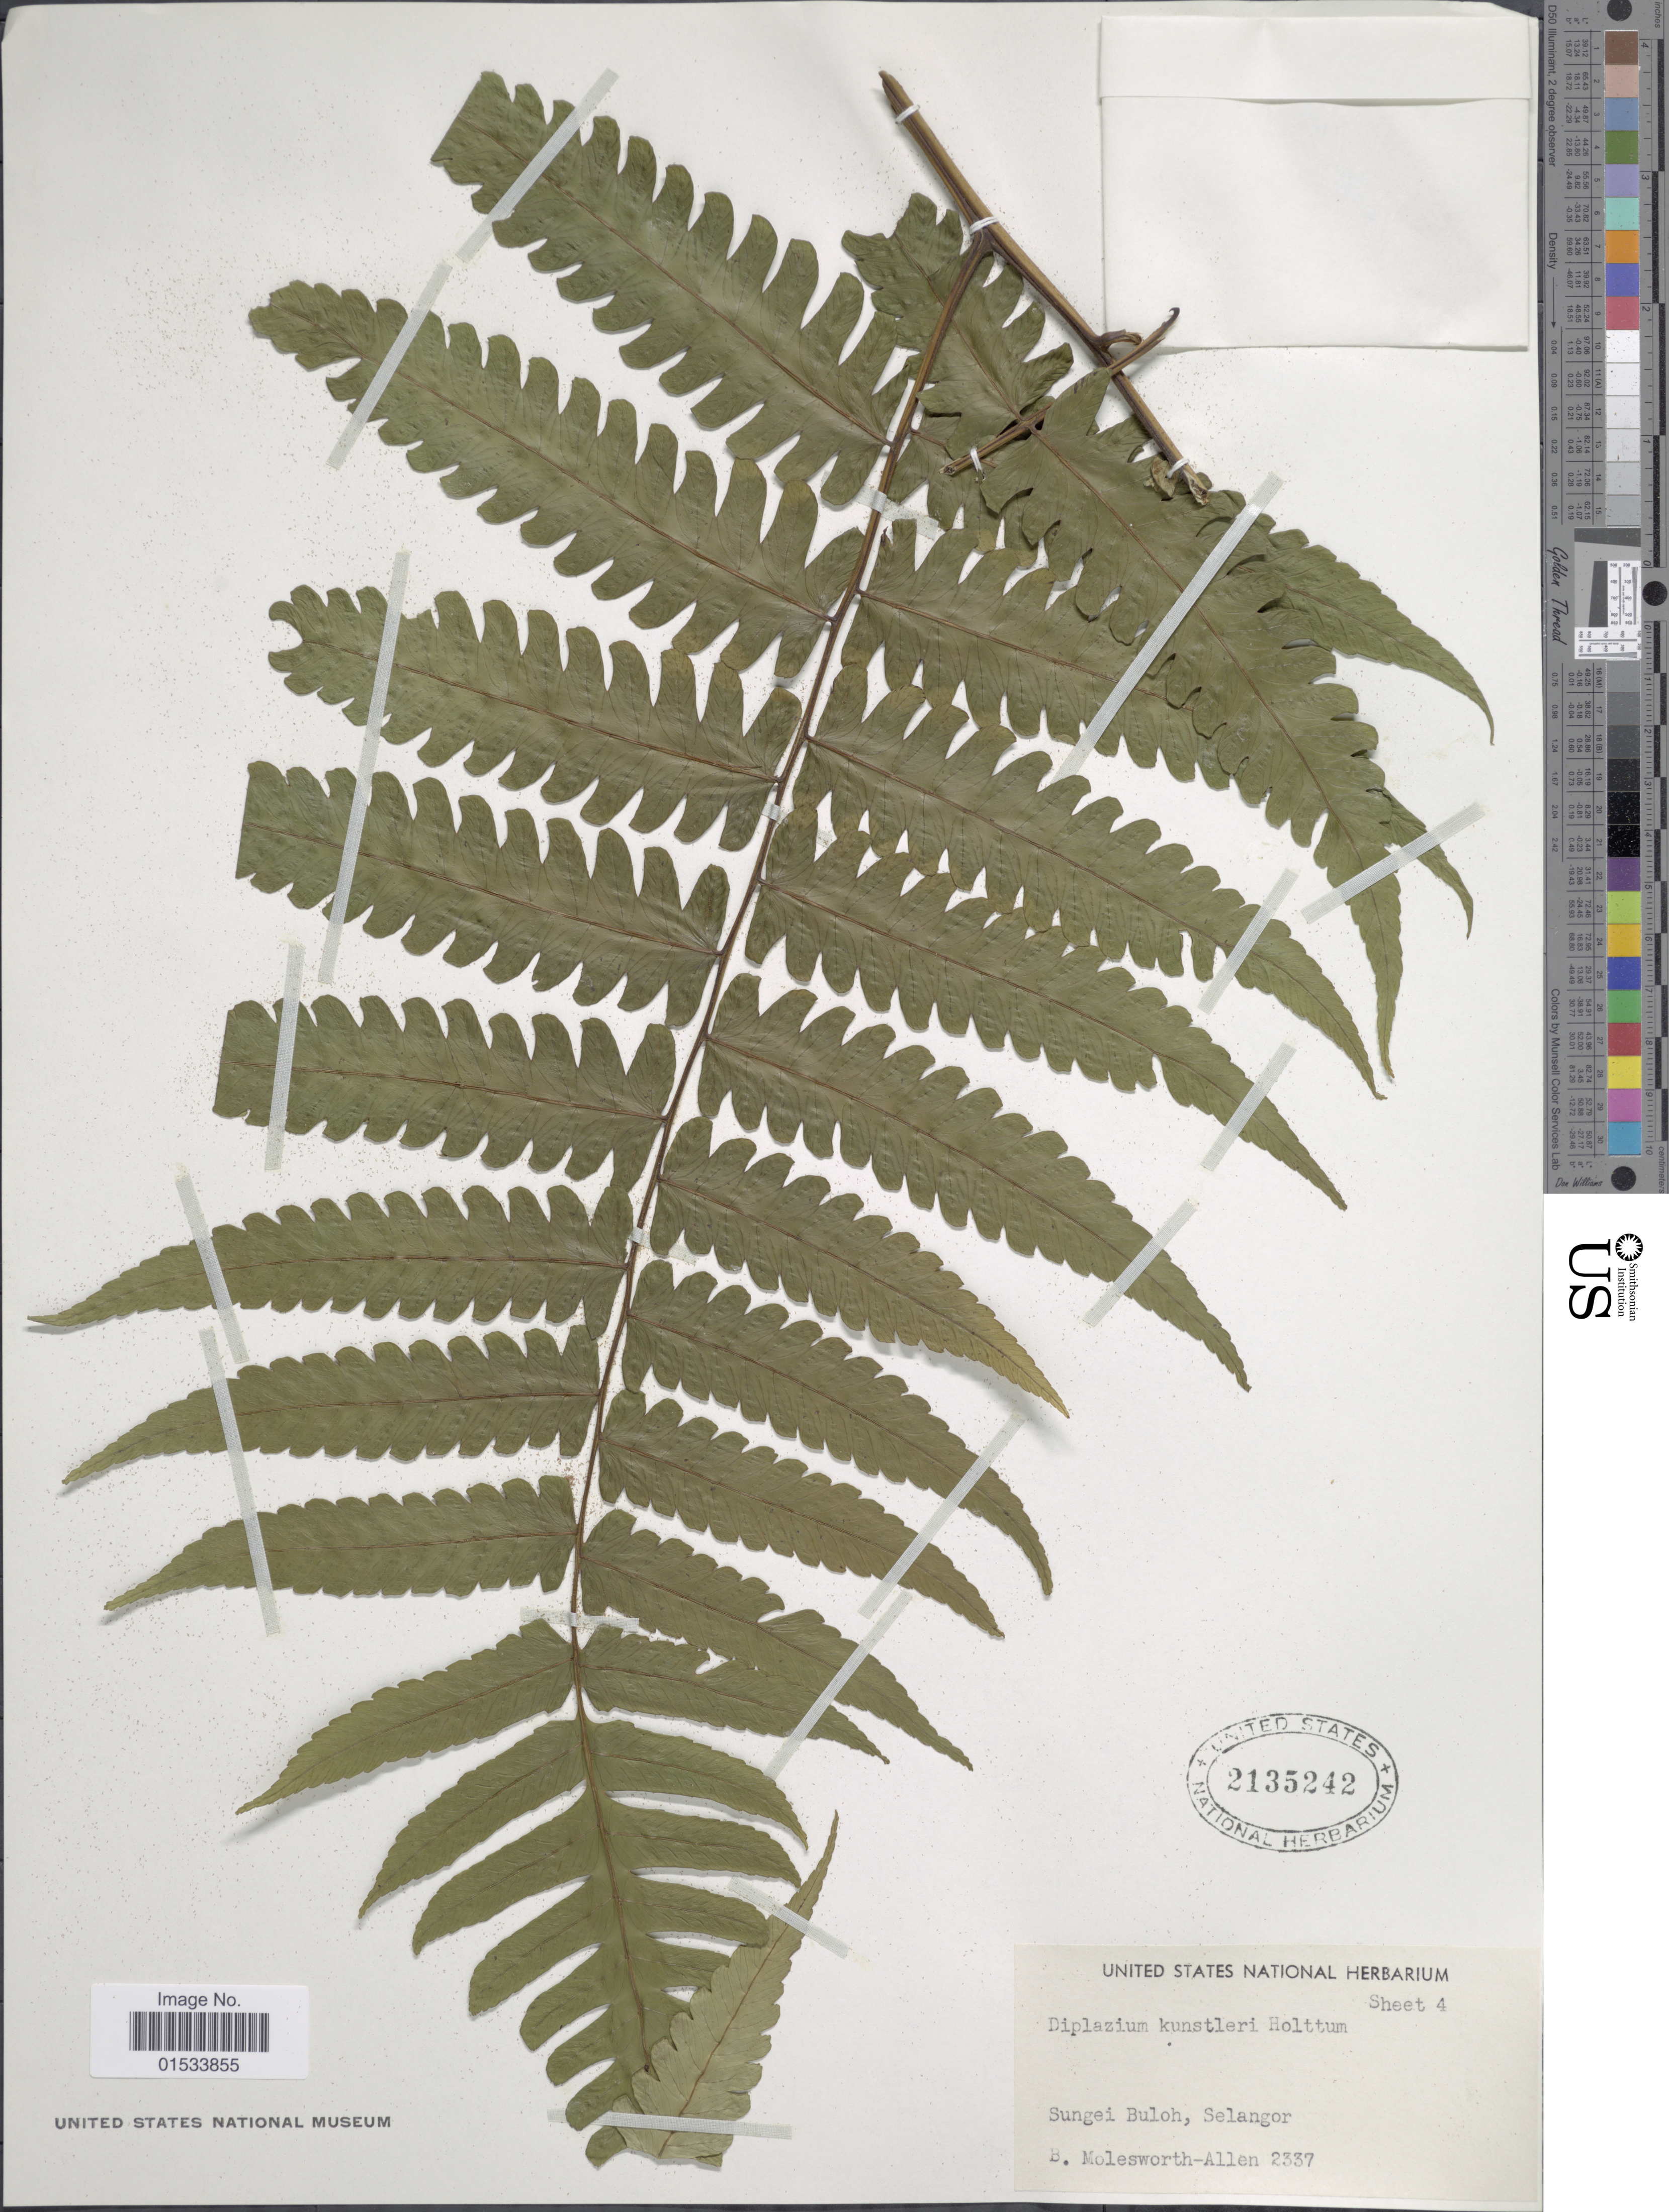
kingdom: Plantae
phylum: Tracheophyta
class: Polypodiopsida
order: Polypodiales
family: Athyriaceae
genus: Diplazium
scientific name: Diplazium kunstleri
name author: Holttum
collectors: B. E. G. Molesworth-Allen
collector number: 2337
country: Malaysia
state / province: Selangor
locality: Sungei Buloh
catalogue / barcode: US 2135242